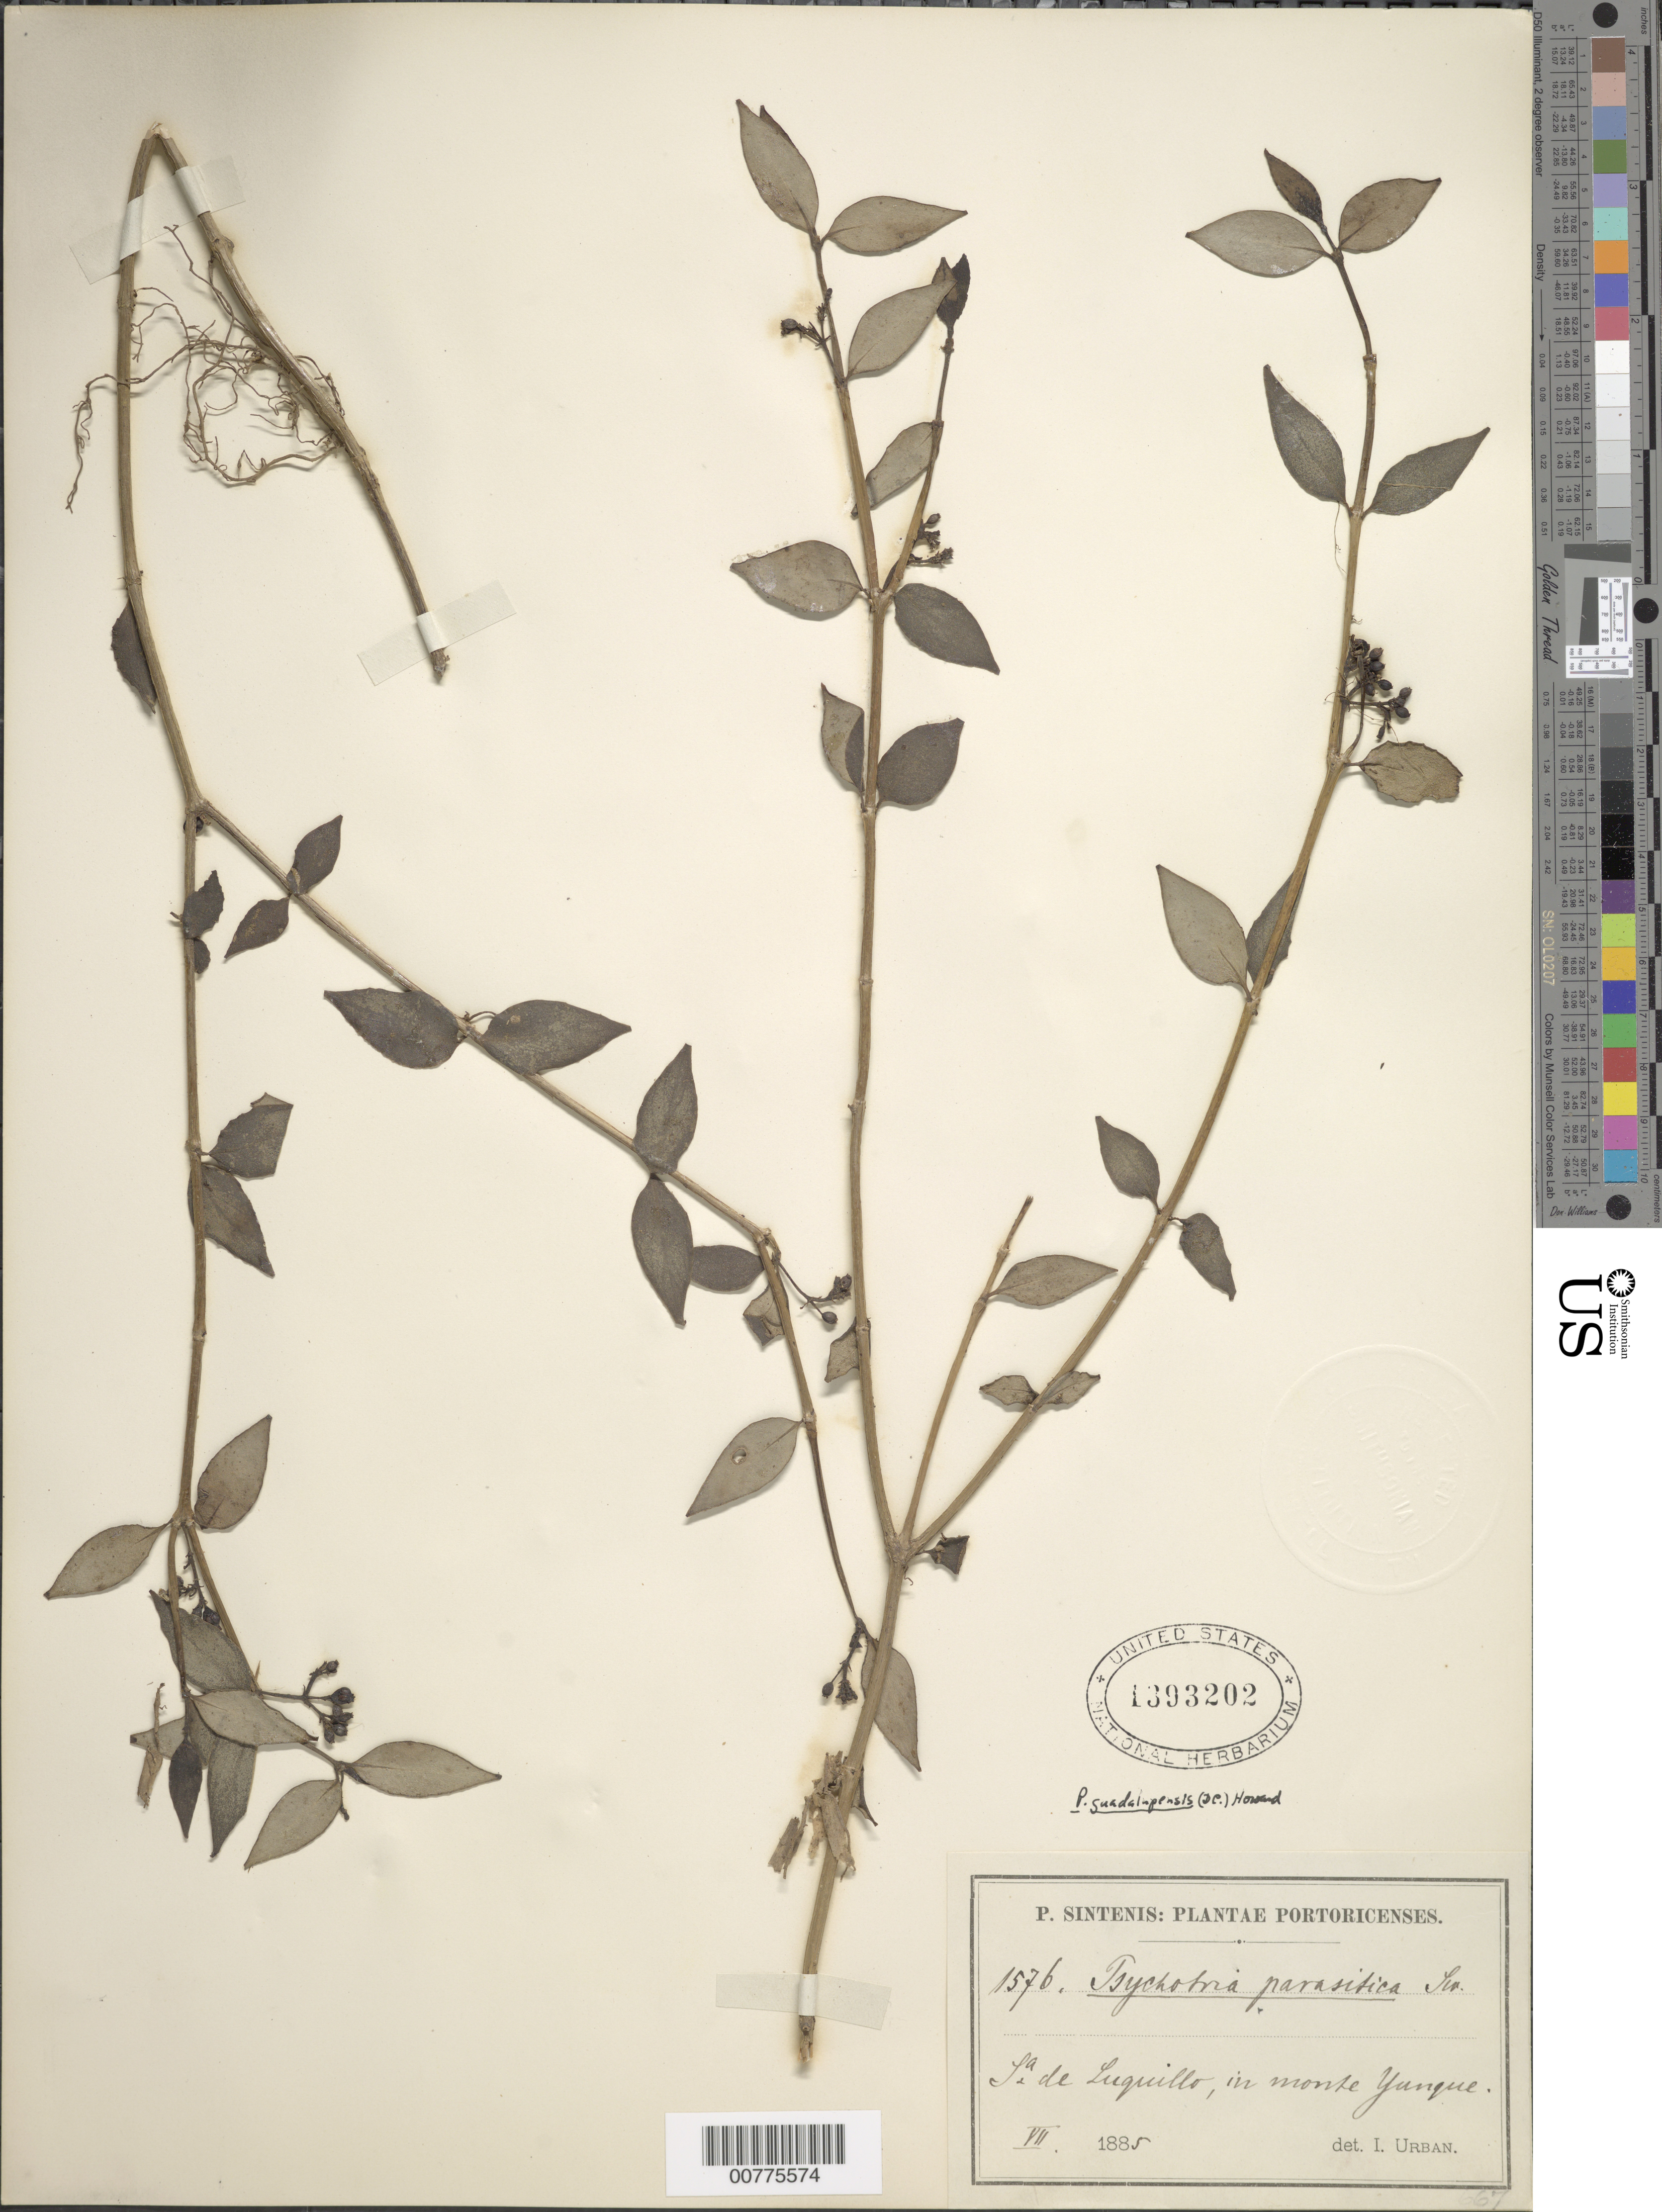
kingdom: Plantae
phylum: Tracheophyta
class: Magnoliopsida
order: Gentianales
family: Rubiaceae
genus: Notopleura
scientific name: Notopleura guadalupensis subsp. grosourdieana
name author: (Baill.) C.M. Taylor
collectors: P. Sintenis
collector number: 1576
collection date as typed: Jul 1885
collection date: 1885-07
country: Puerto Rico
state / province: Luquillo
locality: Sierra de Luquillo, in monte Yunque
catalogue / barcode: US 1393202